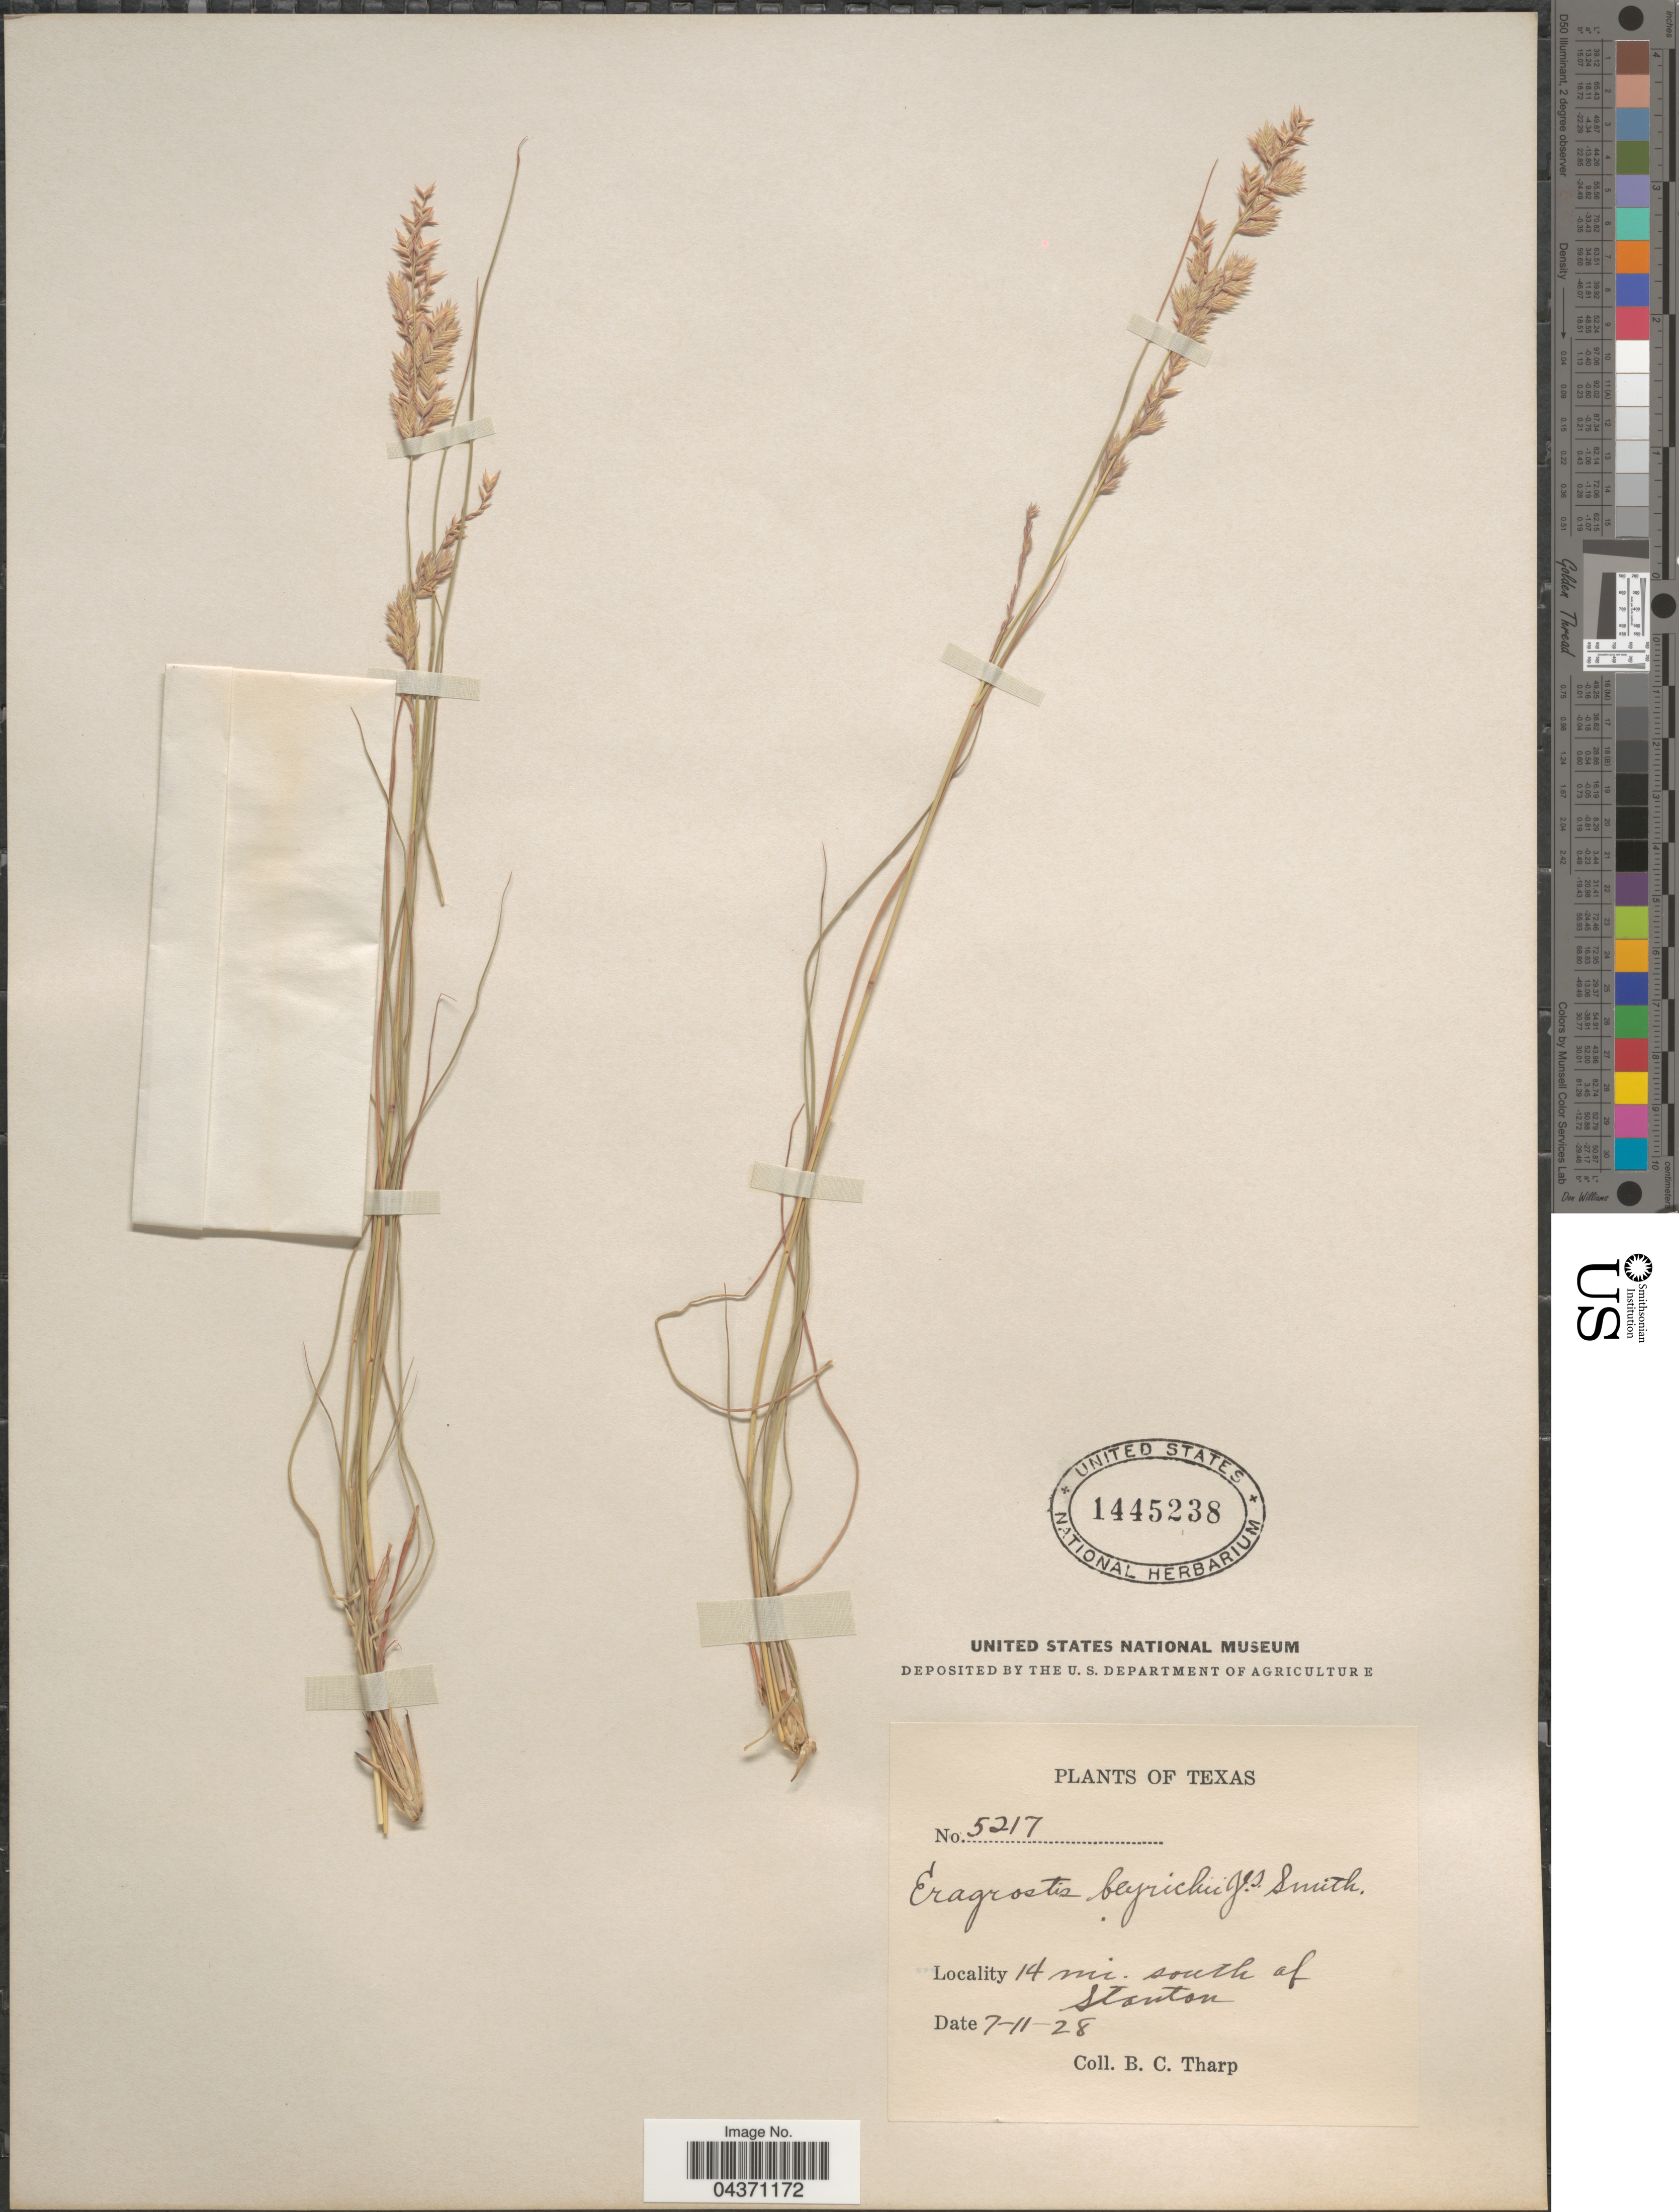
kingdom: Plantae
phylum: Tracheophyta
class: Liliopsida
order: Poales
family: Poaceae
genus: Eragrostis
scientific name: Eragrostis secundiflora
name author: J. Presl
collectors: B. C. Tharp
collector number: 5217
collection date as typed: Transcribed d/m/y: 11/7/28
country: United States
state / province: Texas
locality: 14 mi. south of Stanton.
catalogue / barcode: US 1445238